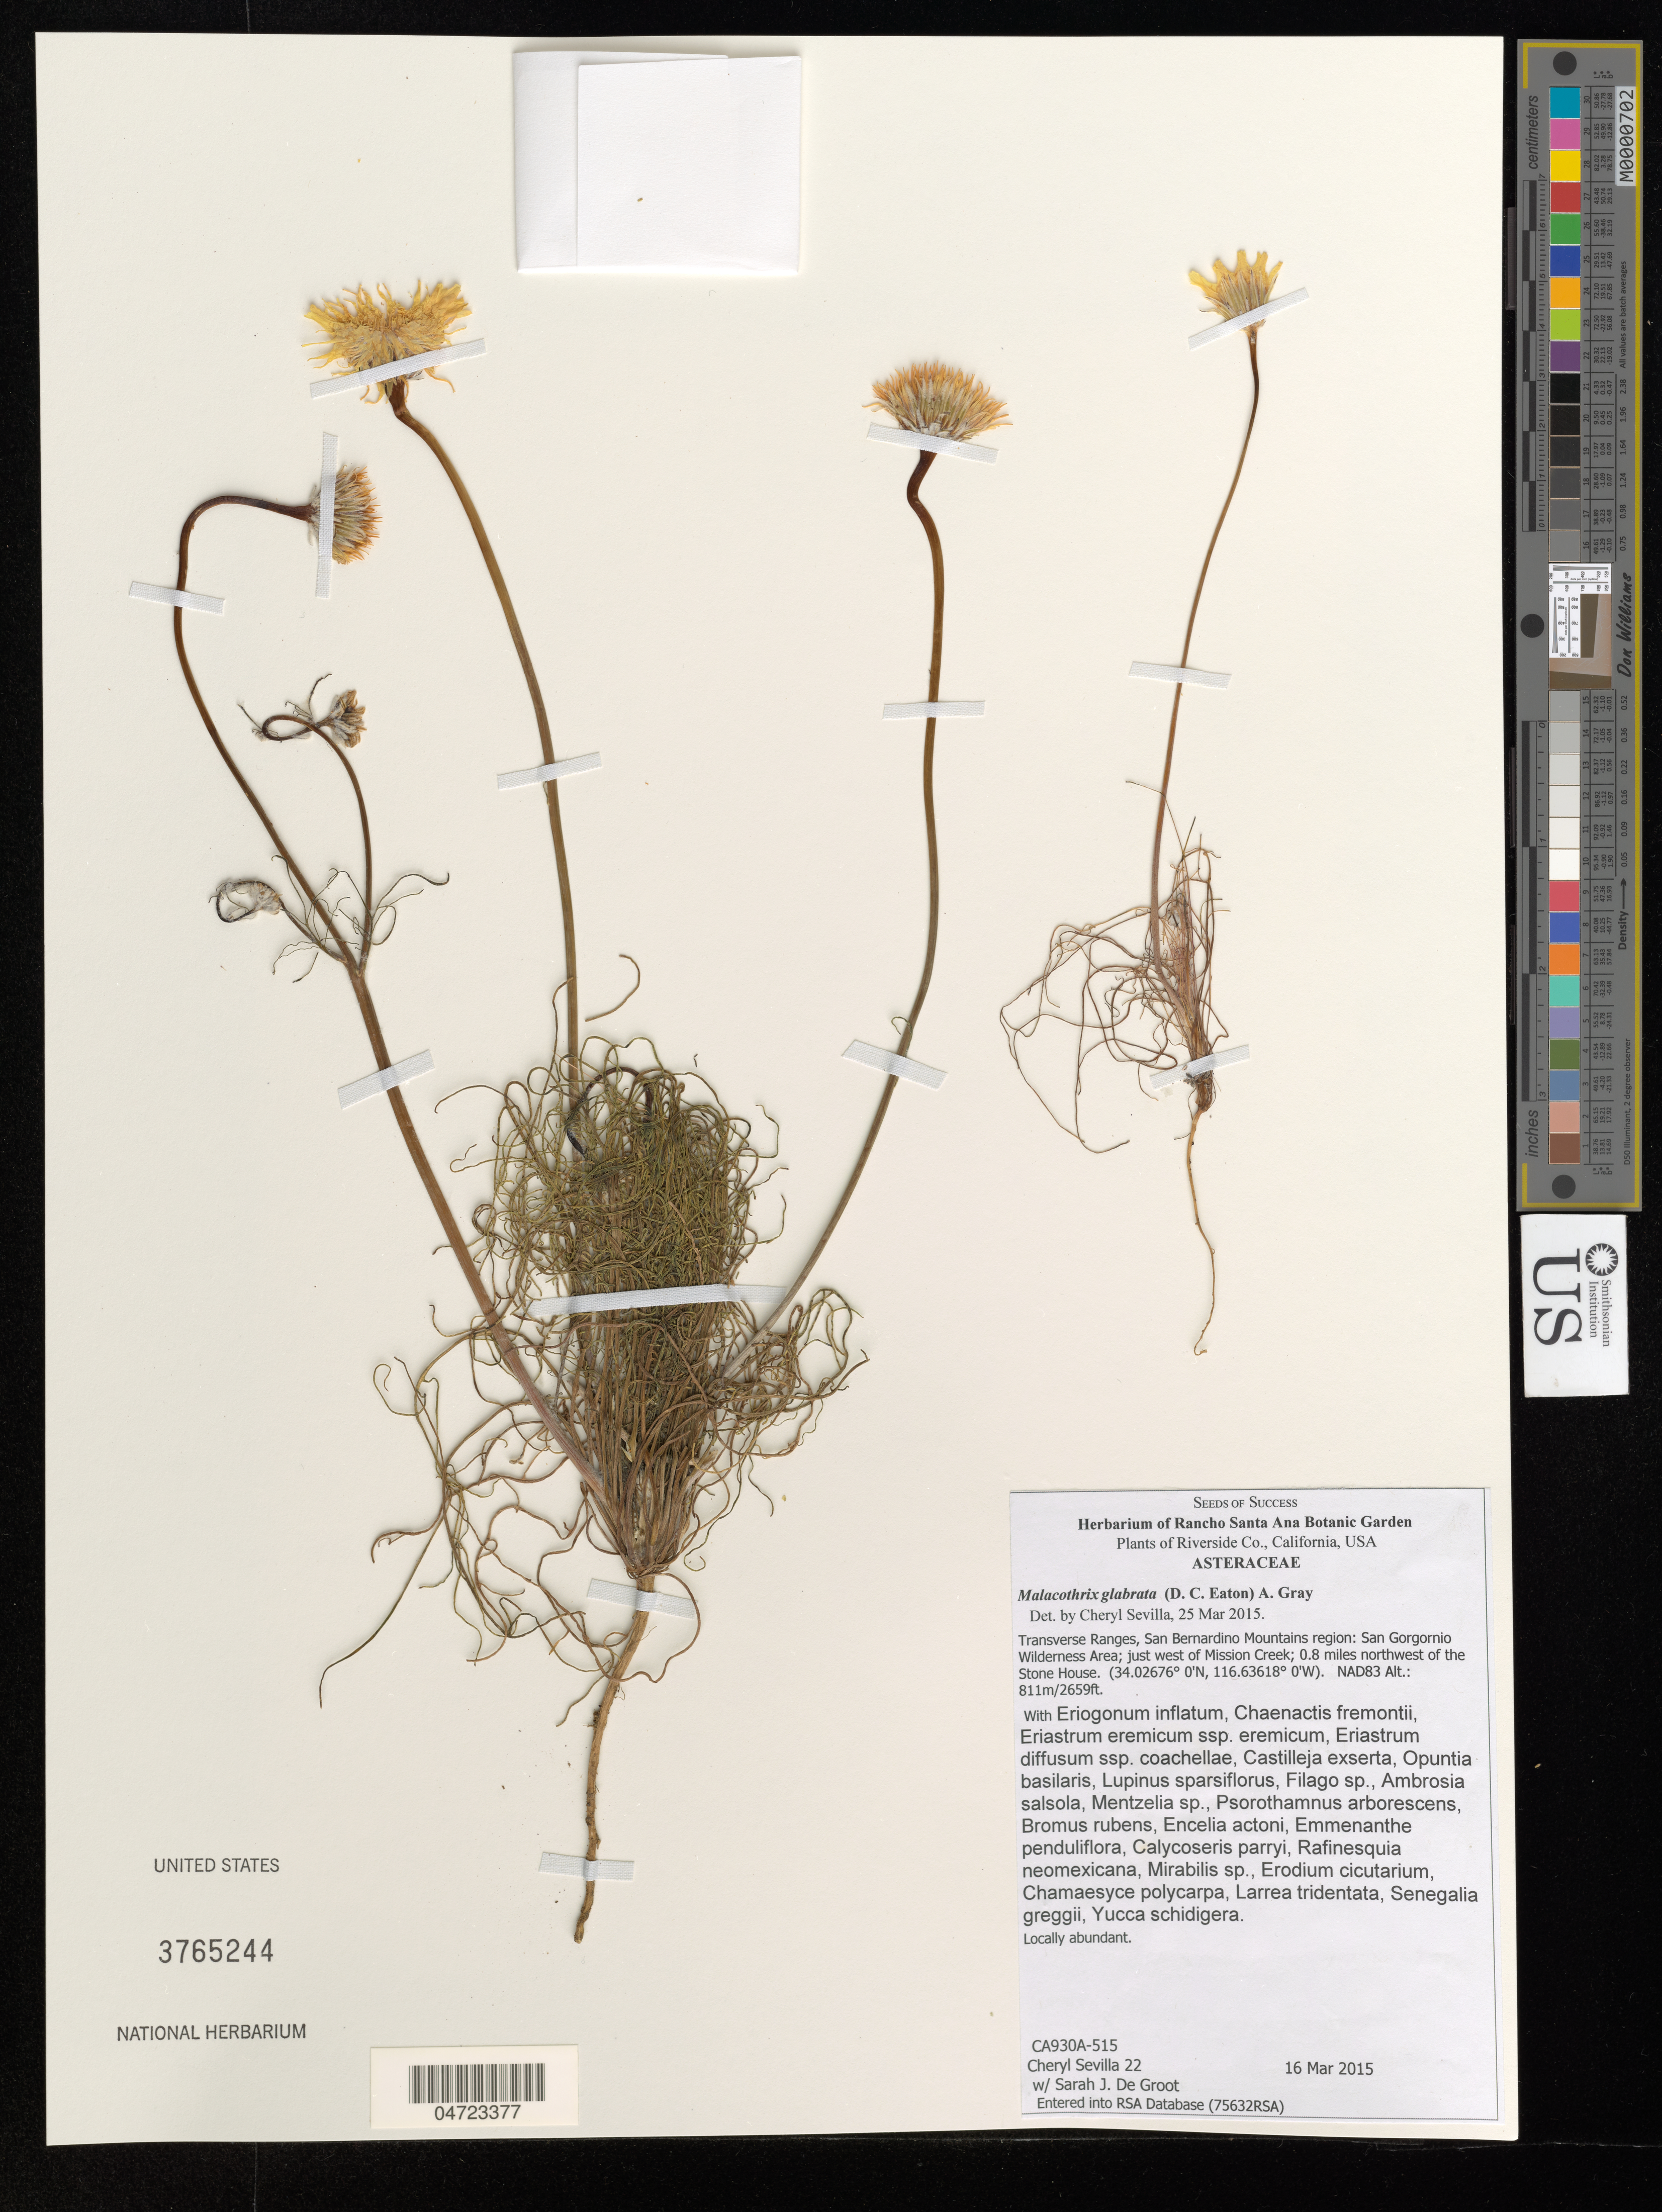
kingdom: Plantae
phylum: Tracheophyta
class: Magnoliopsida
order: Asterales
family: Asteraceae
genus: Malacothrix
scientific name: Malacothrix glabrata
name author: (A. Gray ex D.C. Eaton) A. Gray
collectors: C. Sevilla & S. De Groot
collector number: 22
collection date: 2015-03-16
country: United States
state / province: California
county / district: Riverside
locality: Riverside Co. Transverse Ranges, San Bernardino Mountains region: San Gorgornio Wilderness Area; just west of Mission Creek; 0.8 miles northwest of the Stone House.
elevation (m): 811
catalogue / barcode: US 3765244